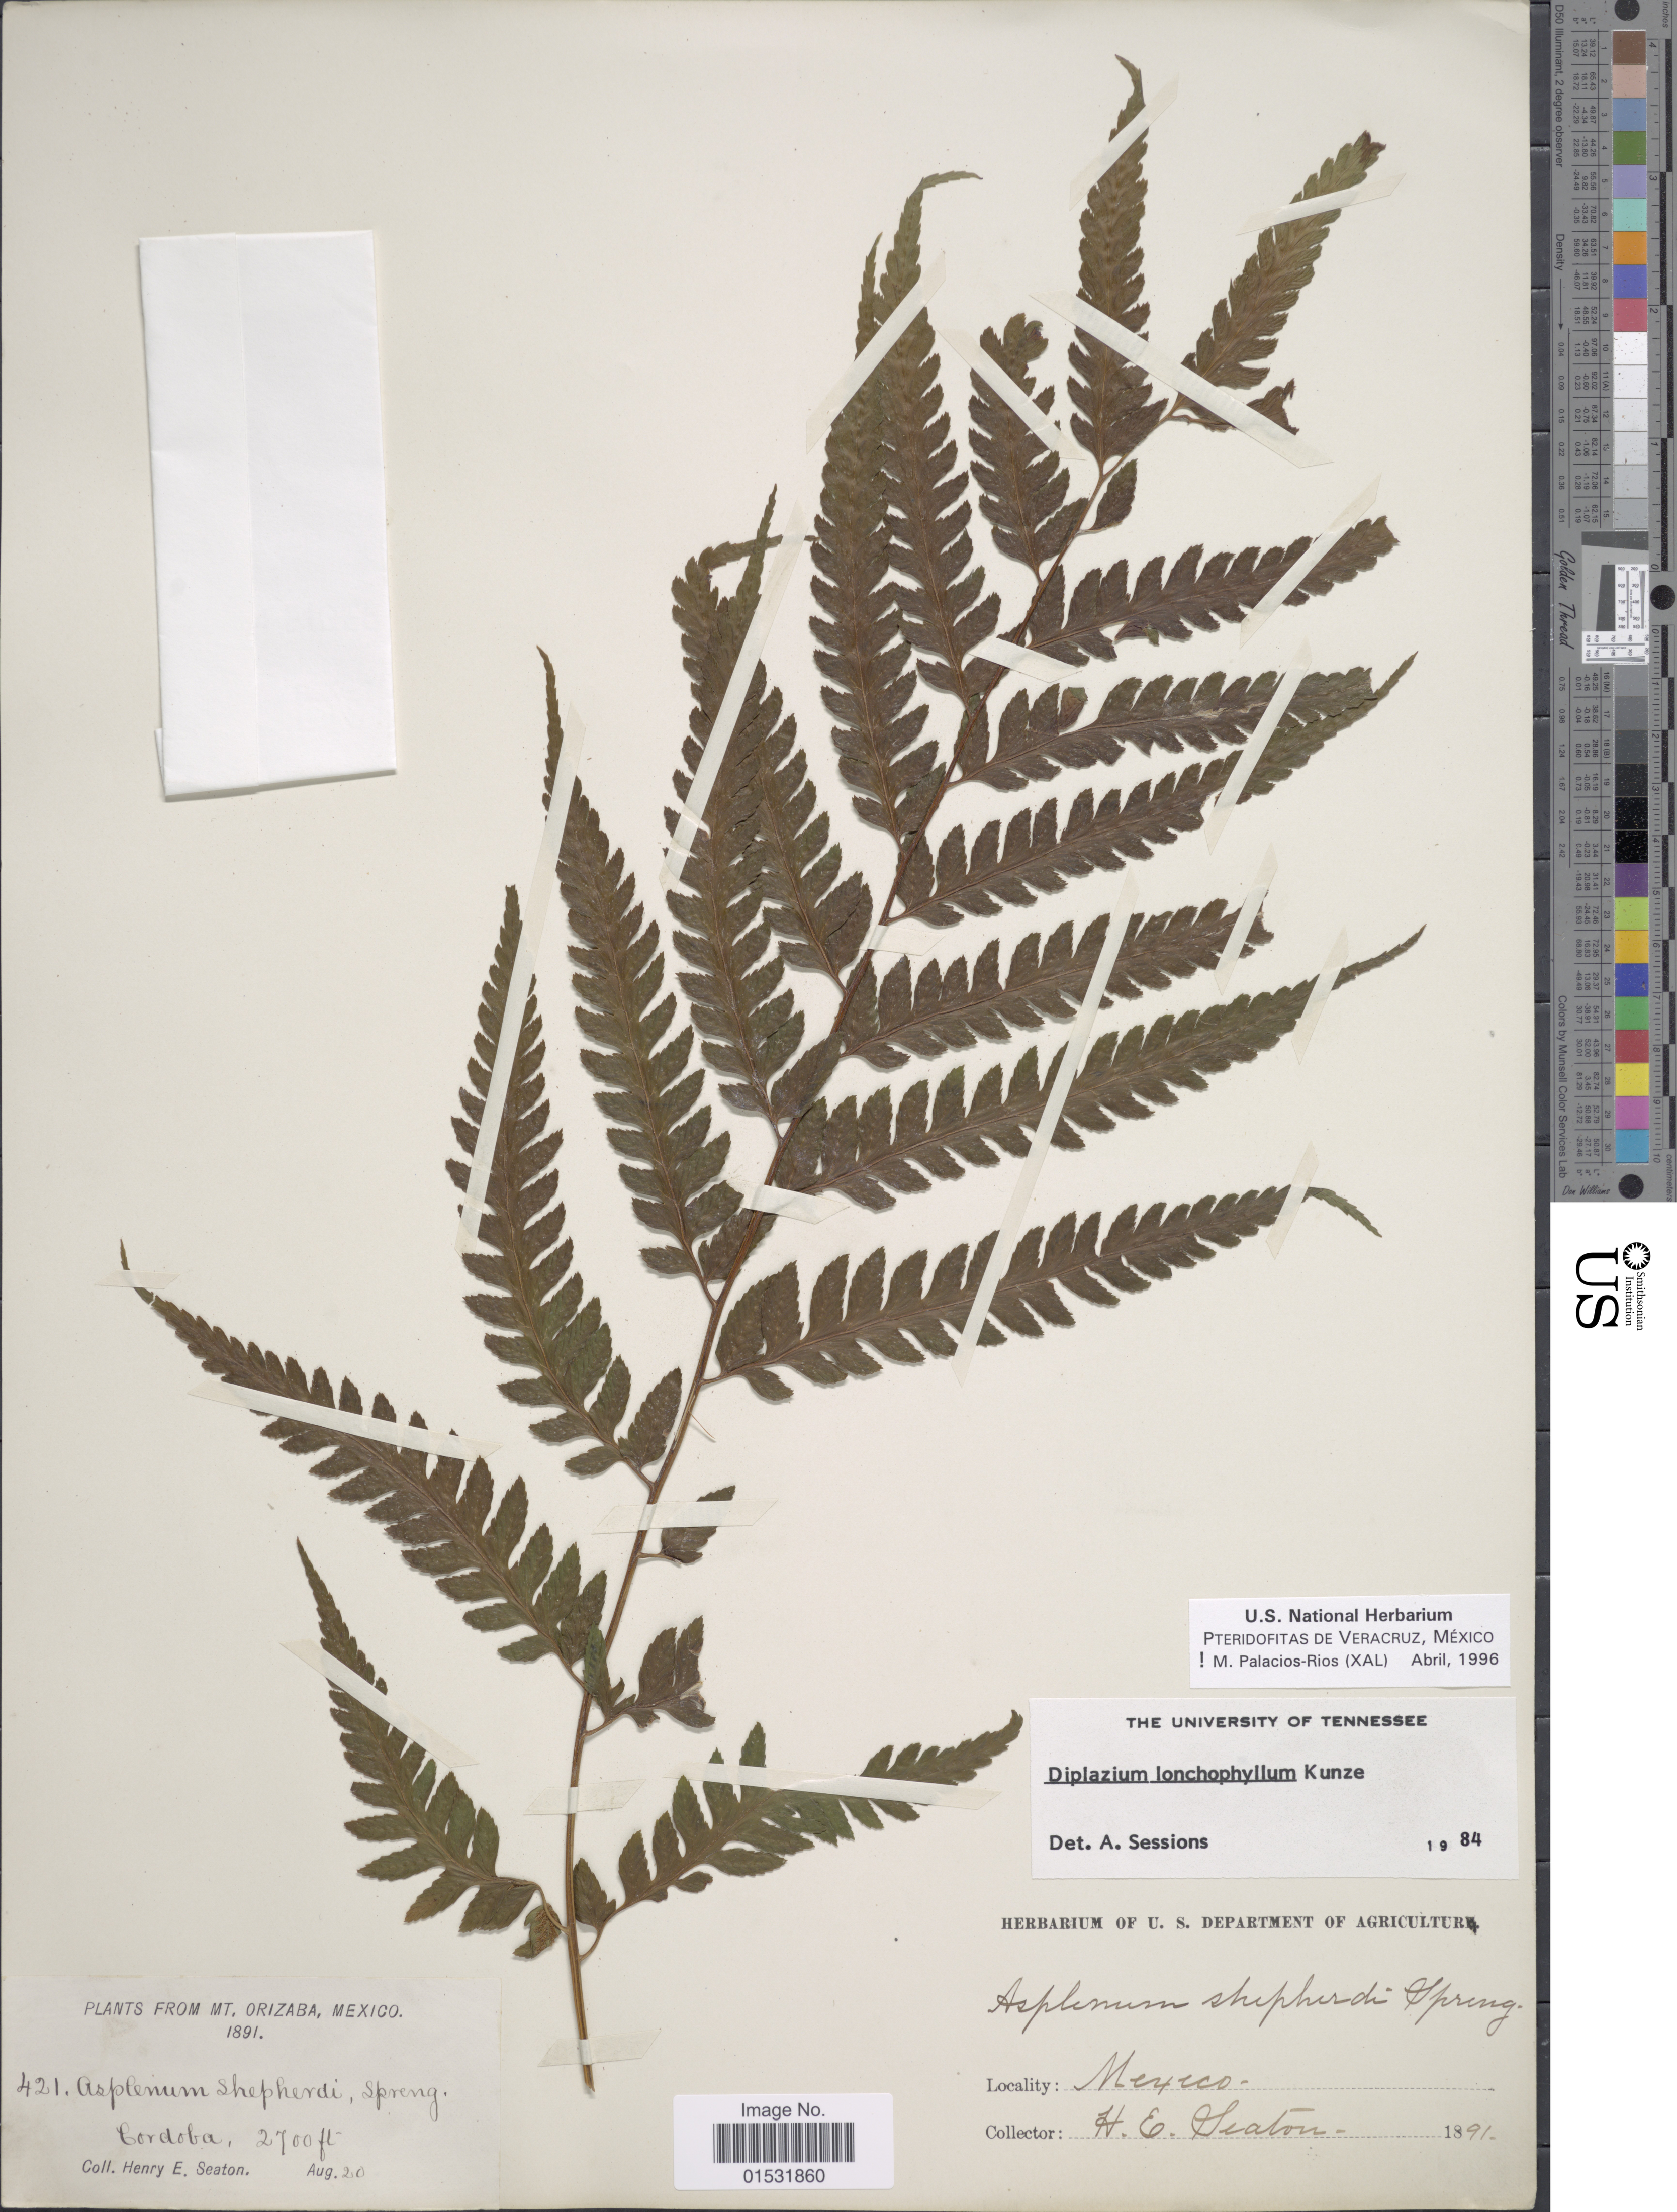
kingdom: Plantae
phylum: Tracheophyta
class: Polypodiopsida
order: Polypodiales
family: Athyriaceae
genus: Diplazium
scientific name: Diplazium lonchophyllum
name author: Kunze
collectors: H. E. Seaton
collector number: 421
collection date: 1891-08-20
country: Mexico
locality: Mt. Orizaba. Cordoba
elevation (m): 823